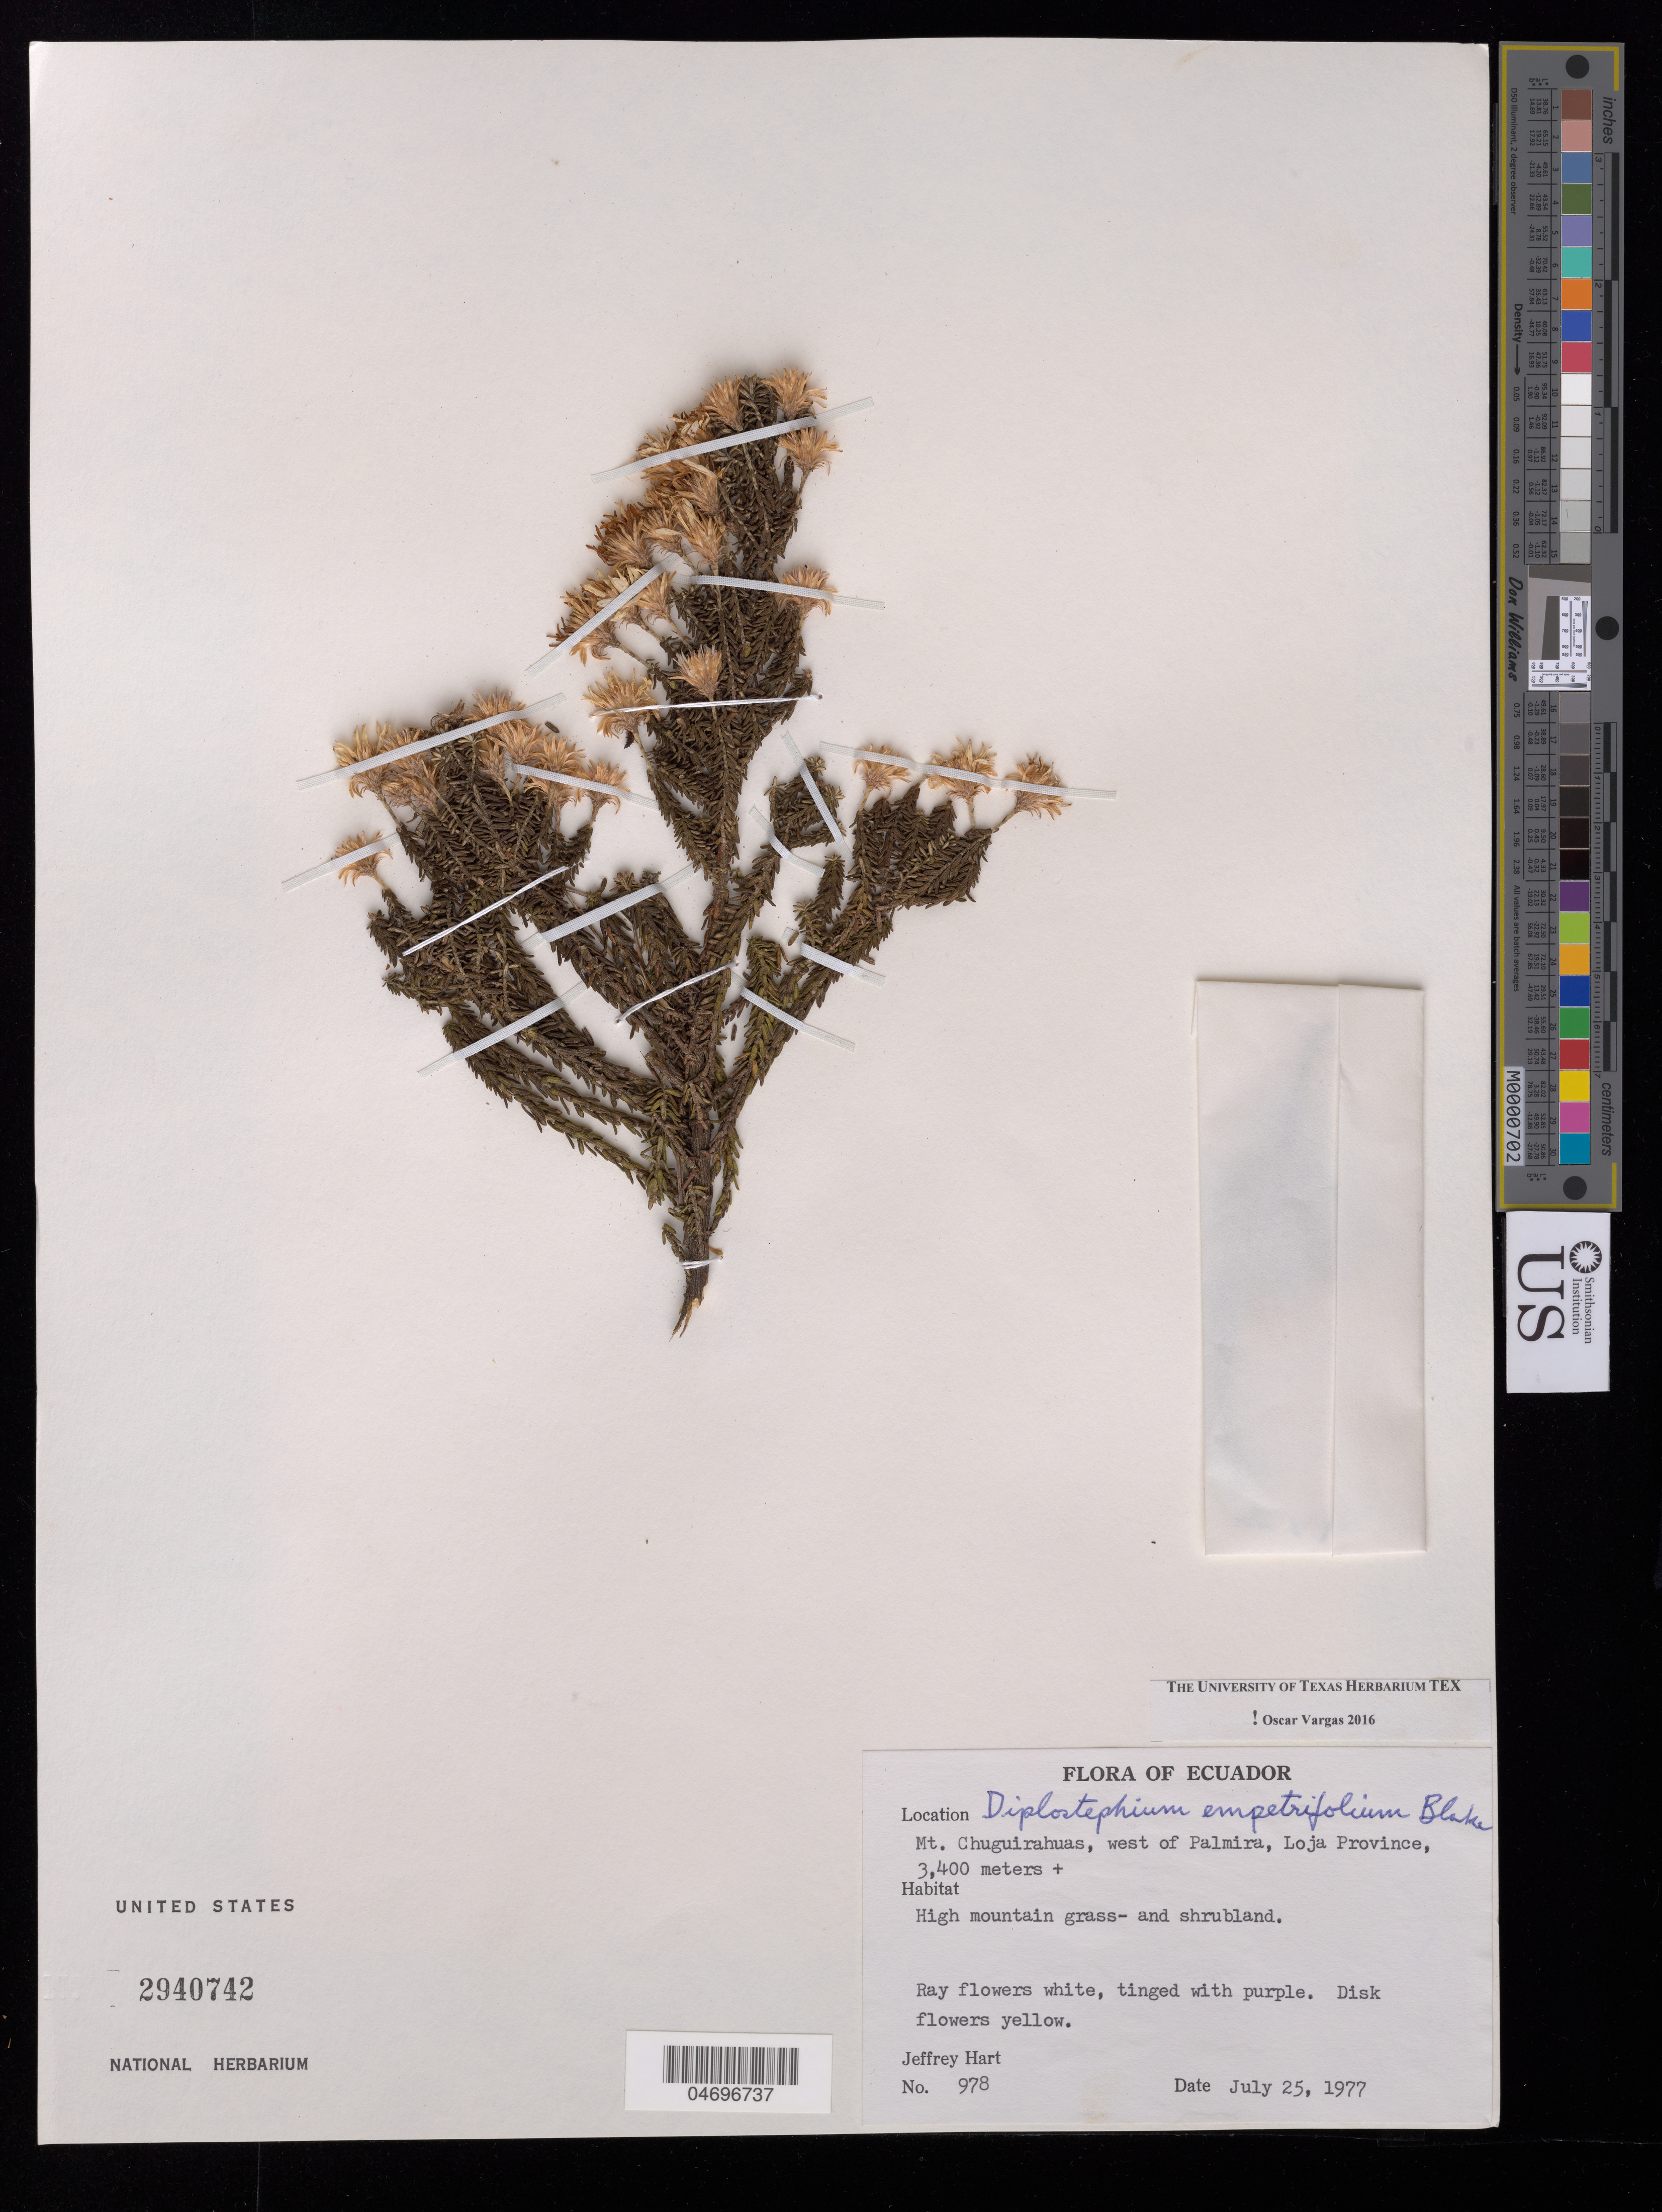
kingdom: Plantae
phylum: Tracheophyta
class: Magnoliopsida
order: Asterales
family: Asteraceae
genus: Diplostephium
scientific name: Diplostephium empetrifolium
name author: S.F. Blake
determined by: Vargas, Oscar M.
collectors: J. A. Hart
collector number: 978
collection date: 1977-07-25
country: Ecuador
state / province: Loja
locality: Mt. Chuguirahuas, west of Palmira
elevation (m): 3400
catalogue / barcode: US 2940742